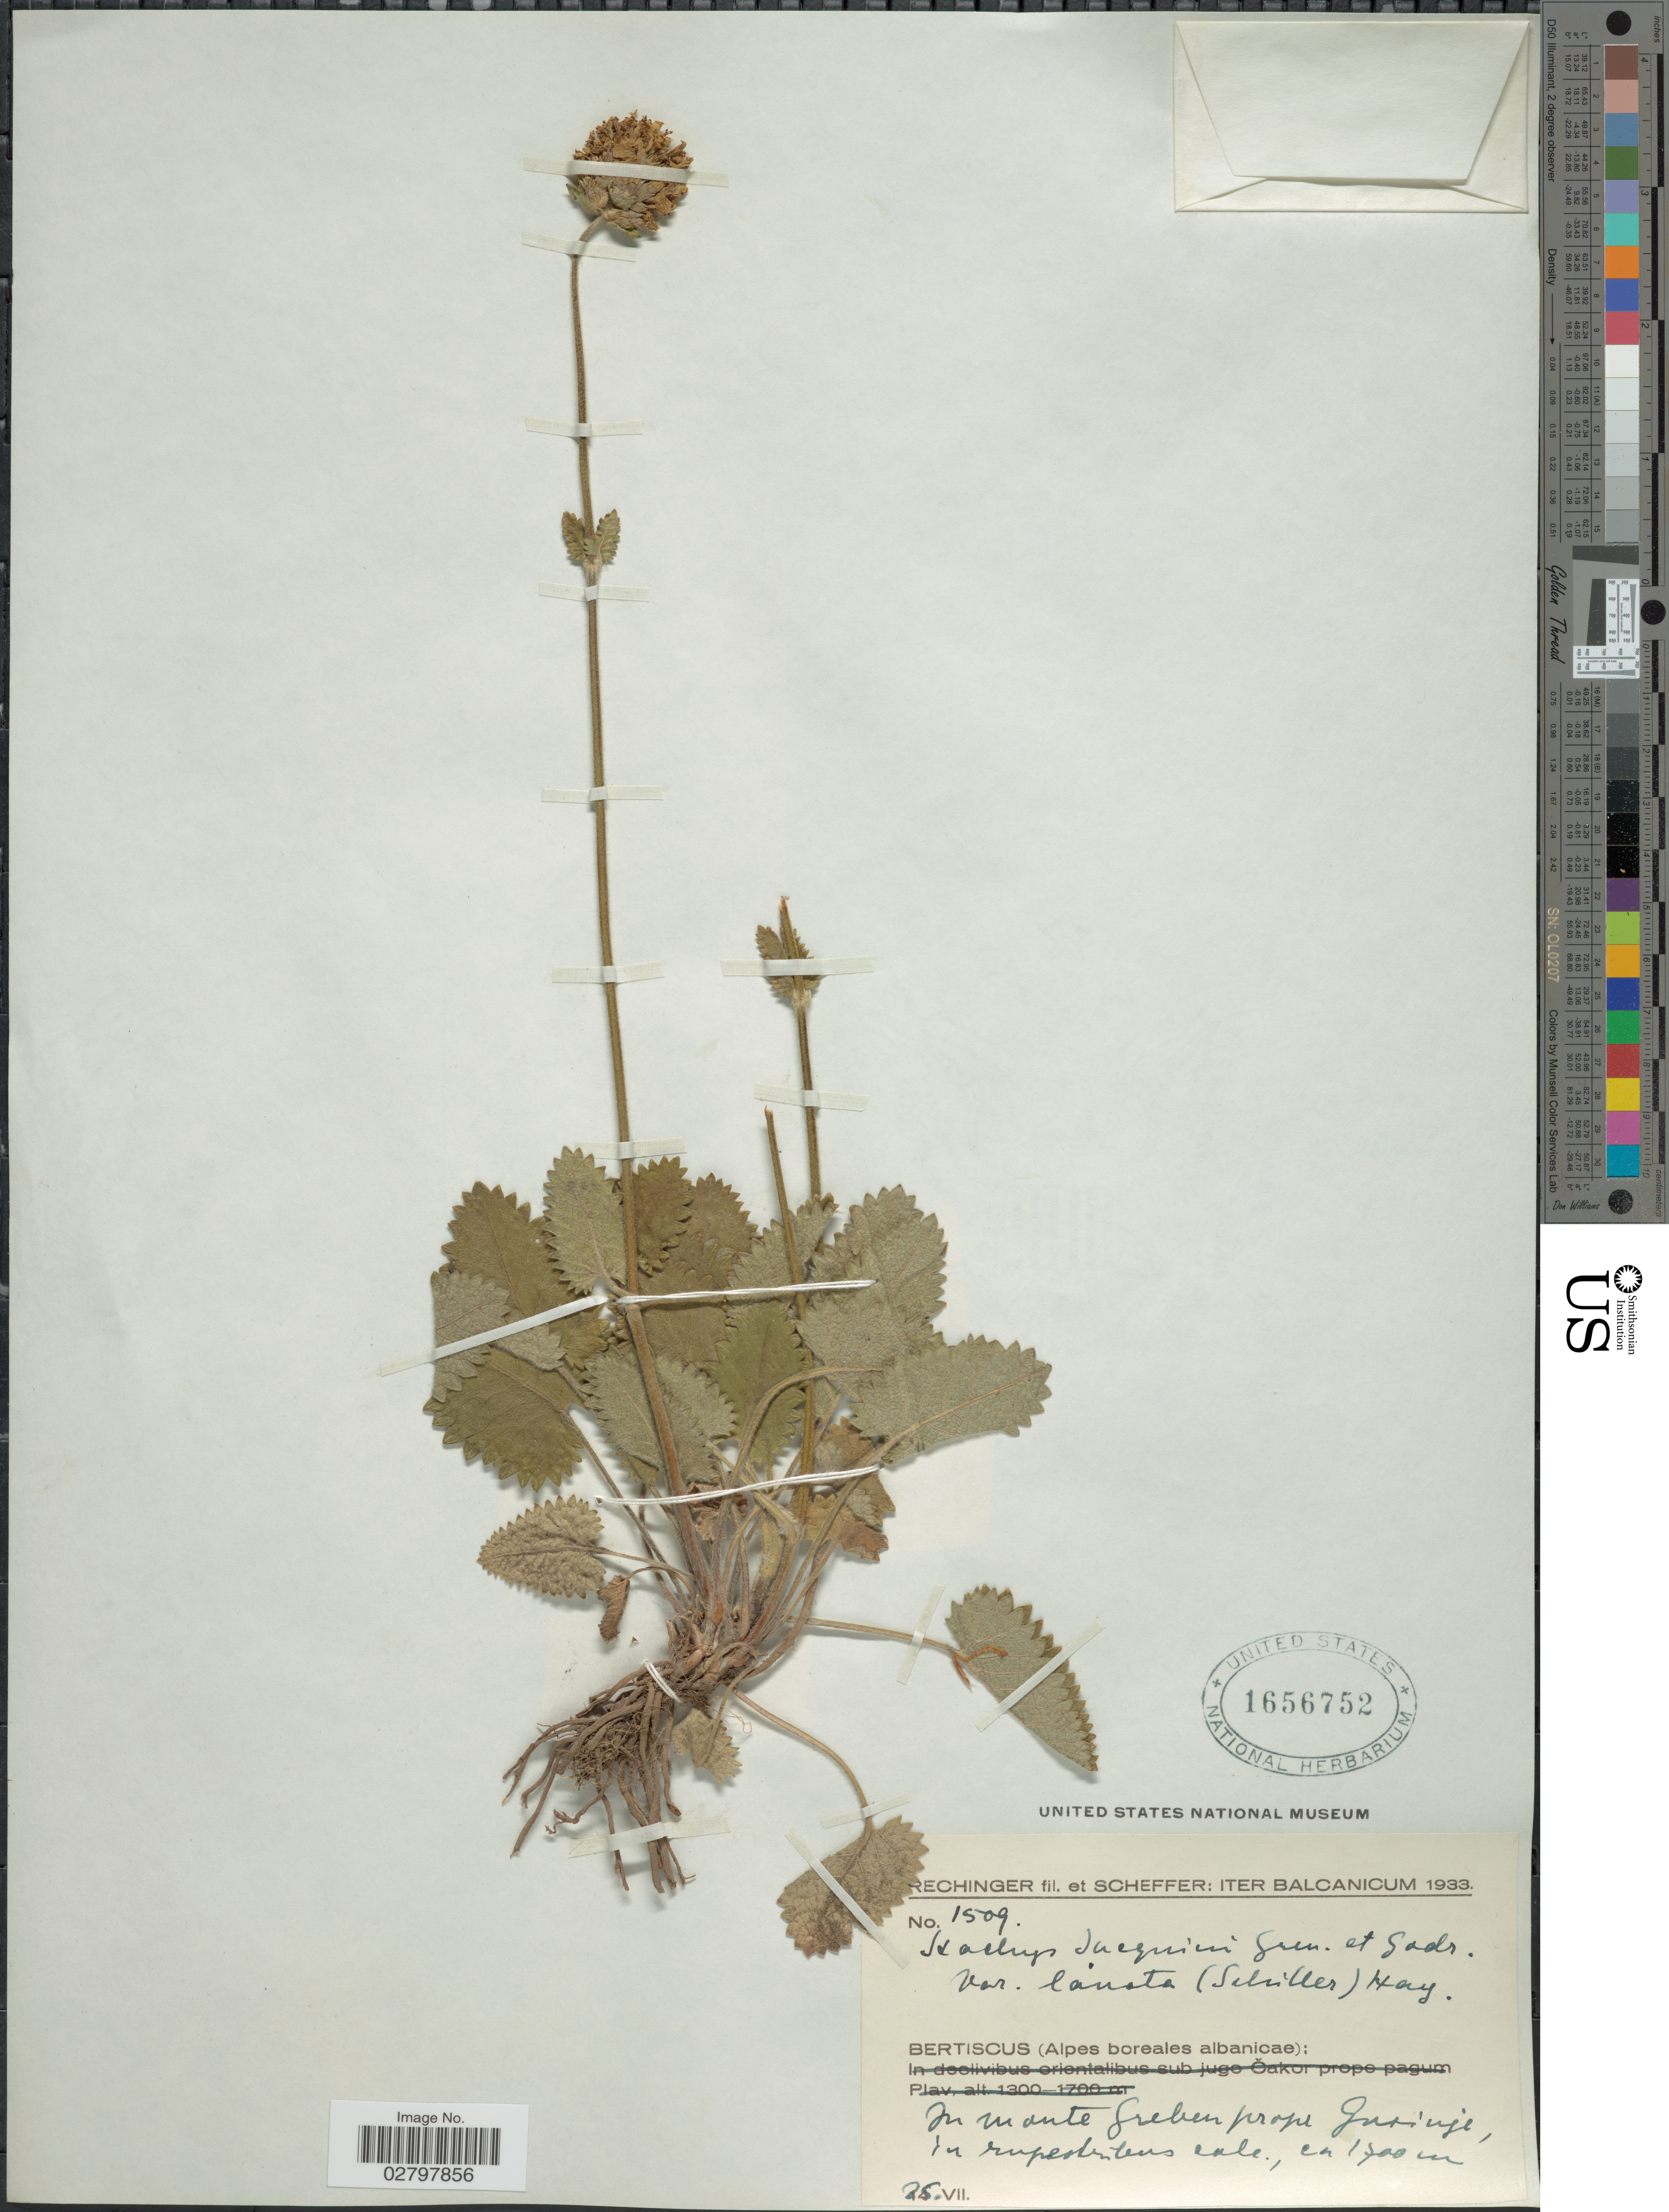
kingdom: Plantae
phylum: Tracheophyta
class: Magnoliopsida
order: Lamiales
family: Lamiaceae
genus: Stachys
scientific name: Stachys jacquinii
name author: (Gren. & Godr.) Fritsch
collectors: -- Rechinger & Scheffer, --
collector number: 1509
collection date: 1933-07-25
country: Turkmenistan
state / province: Balkan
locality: Balcanicum, Bertiscus (Alpes boreales albanicae). In monte Greben prope Gosinje, In rupestribus calc. [interpreted]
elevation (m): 1700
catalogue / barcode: US 1656752